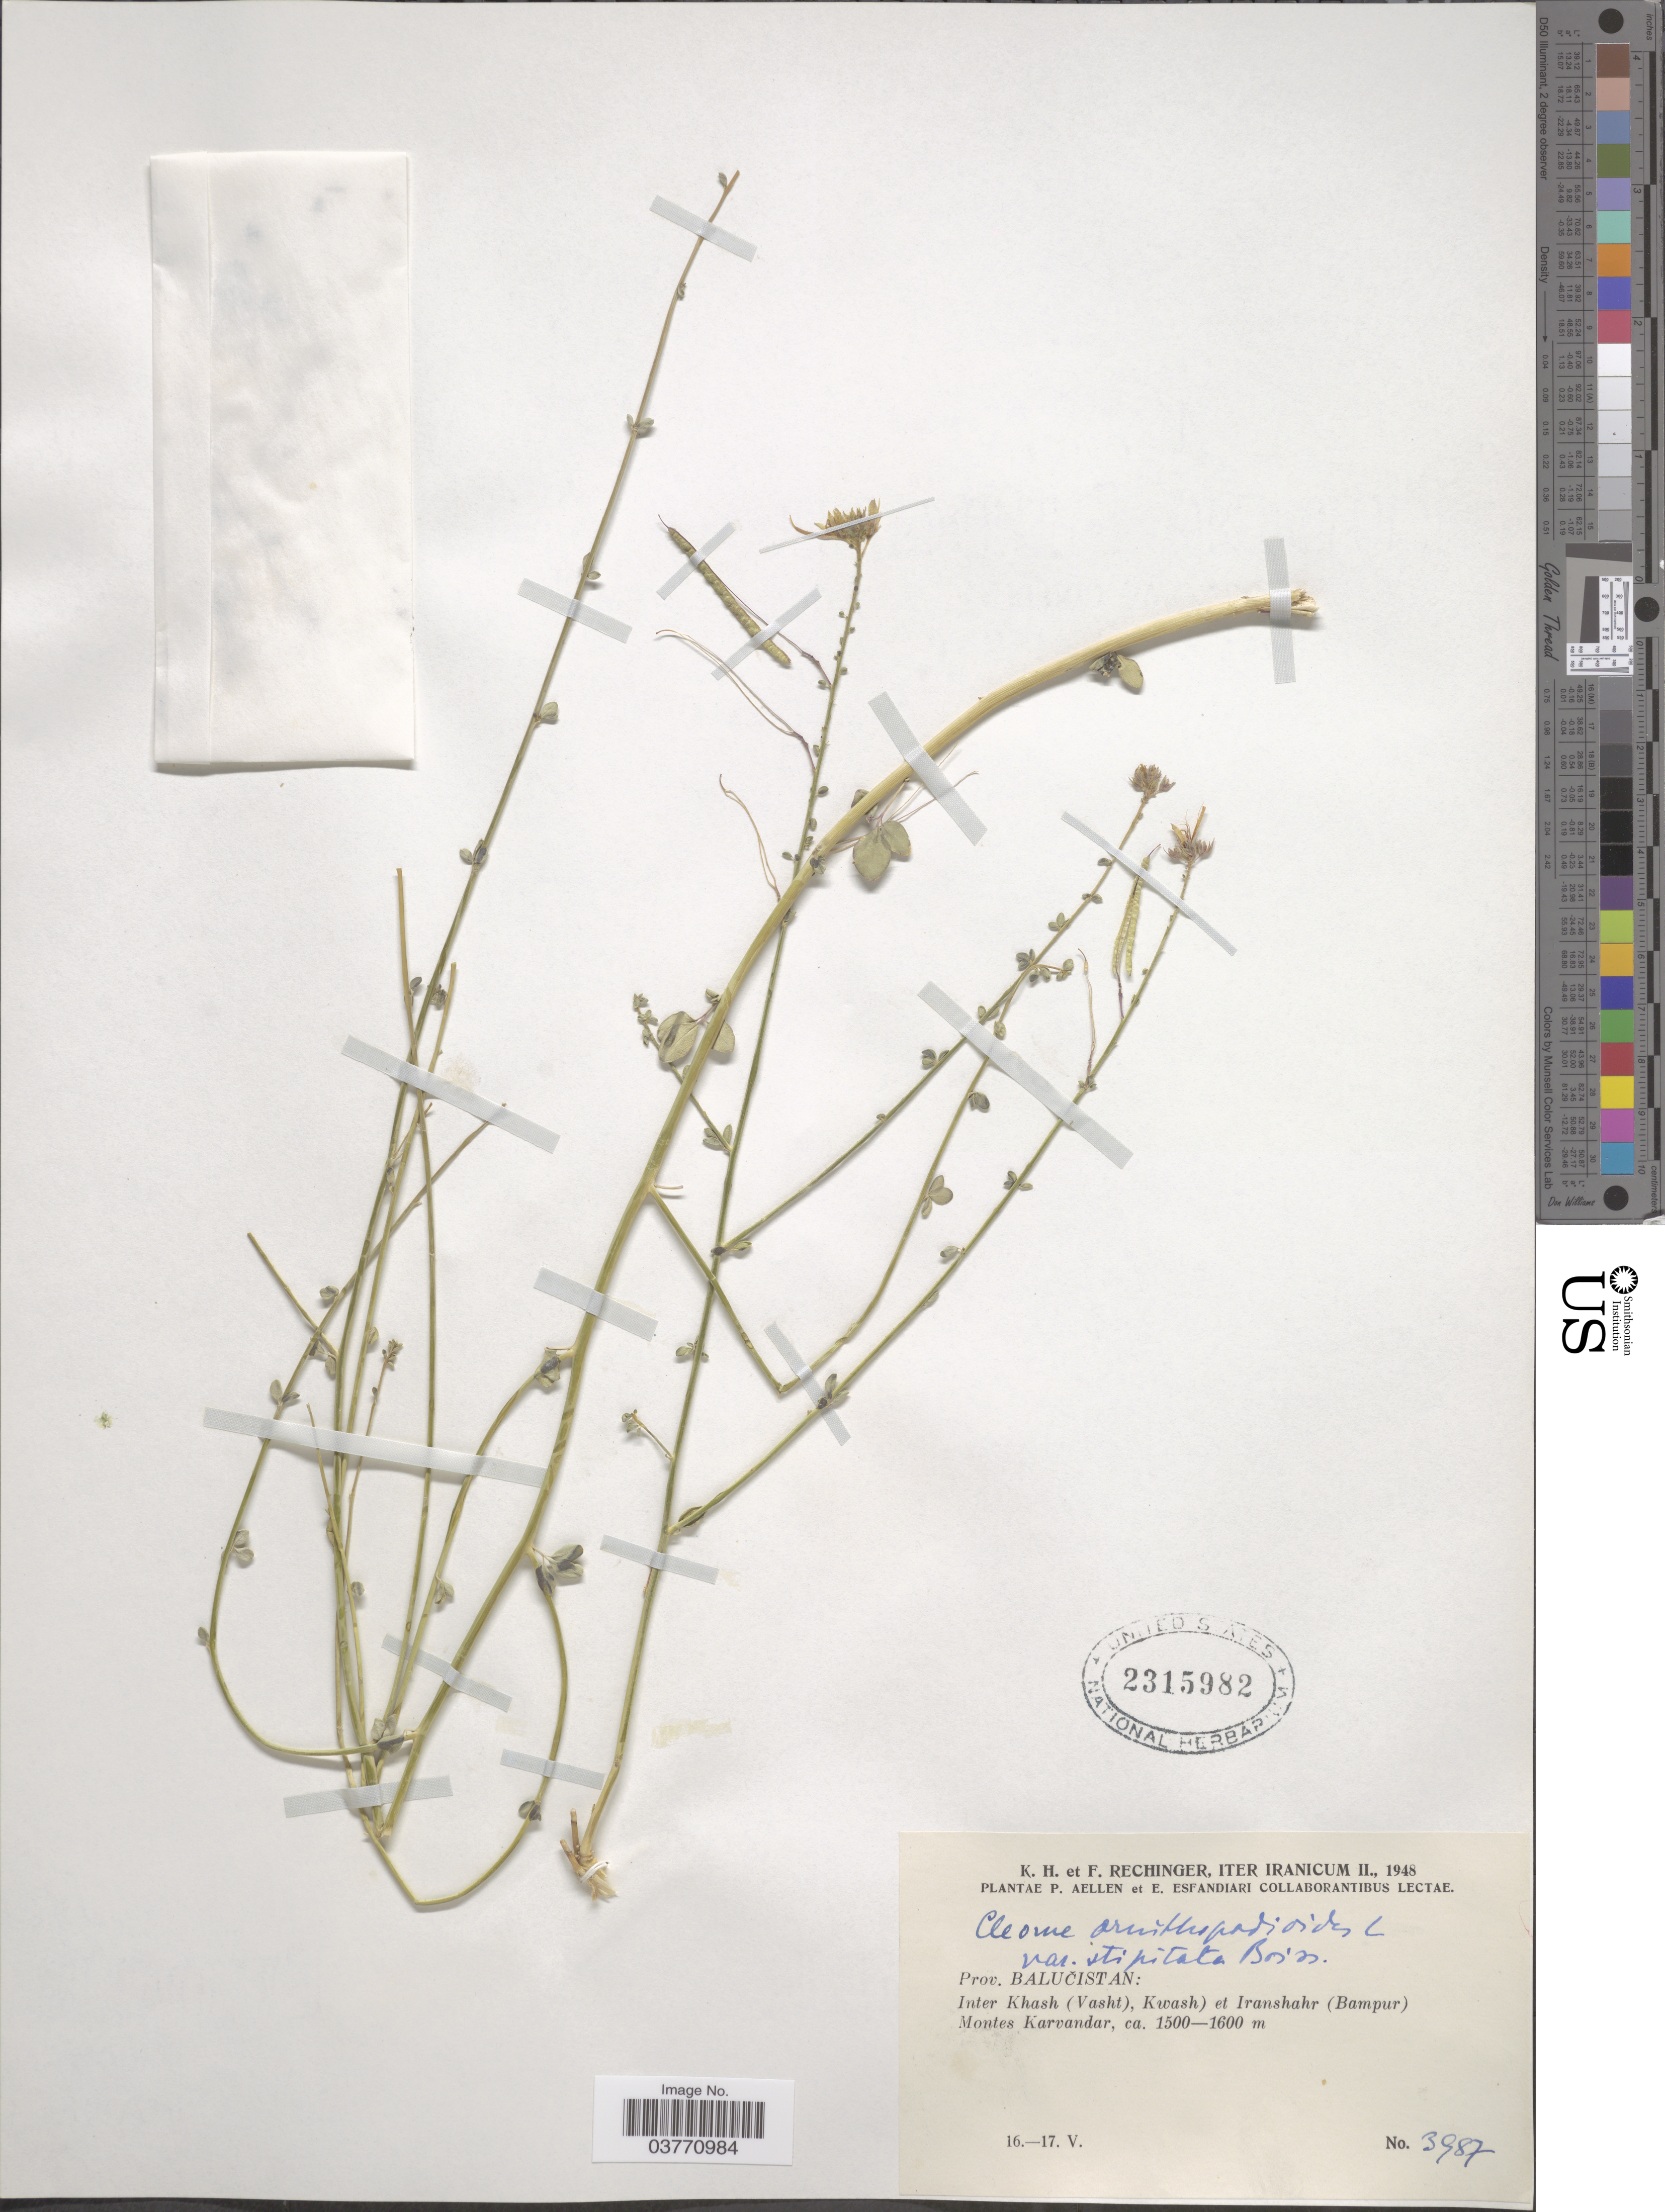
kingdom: Plantae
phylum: Tracheophyta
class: Magnoliopsida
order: Brassicales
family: Cleomaceae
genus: Cleome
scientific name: Cleome ornithopodioides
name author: L.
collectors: K. H. Rechinger & F. Rechinger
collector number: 3987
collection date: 1948-05-16/1948-05-17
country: Iran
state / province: Sistan and Baluchistan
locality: Prov. Balučistan: Inter Khash (Vasht), Kwash) et Iranshahr (Bampur) Montes Karvandar.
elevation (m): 1500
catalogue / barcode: US 2315982